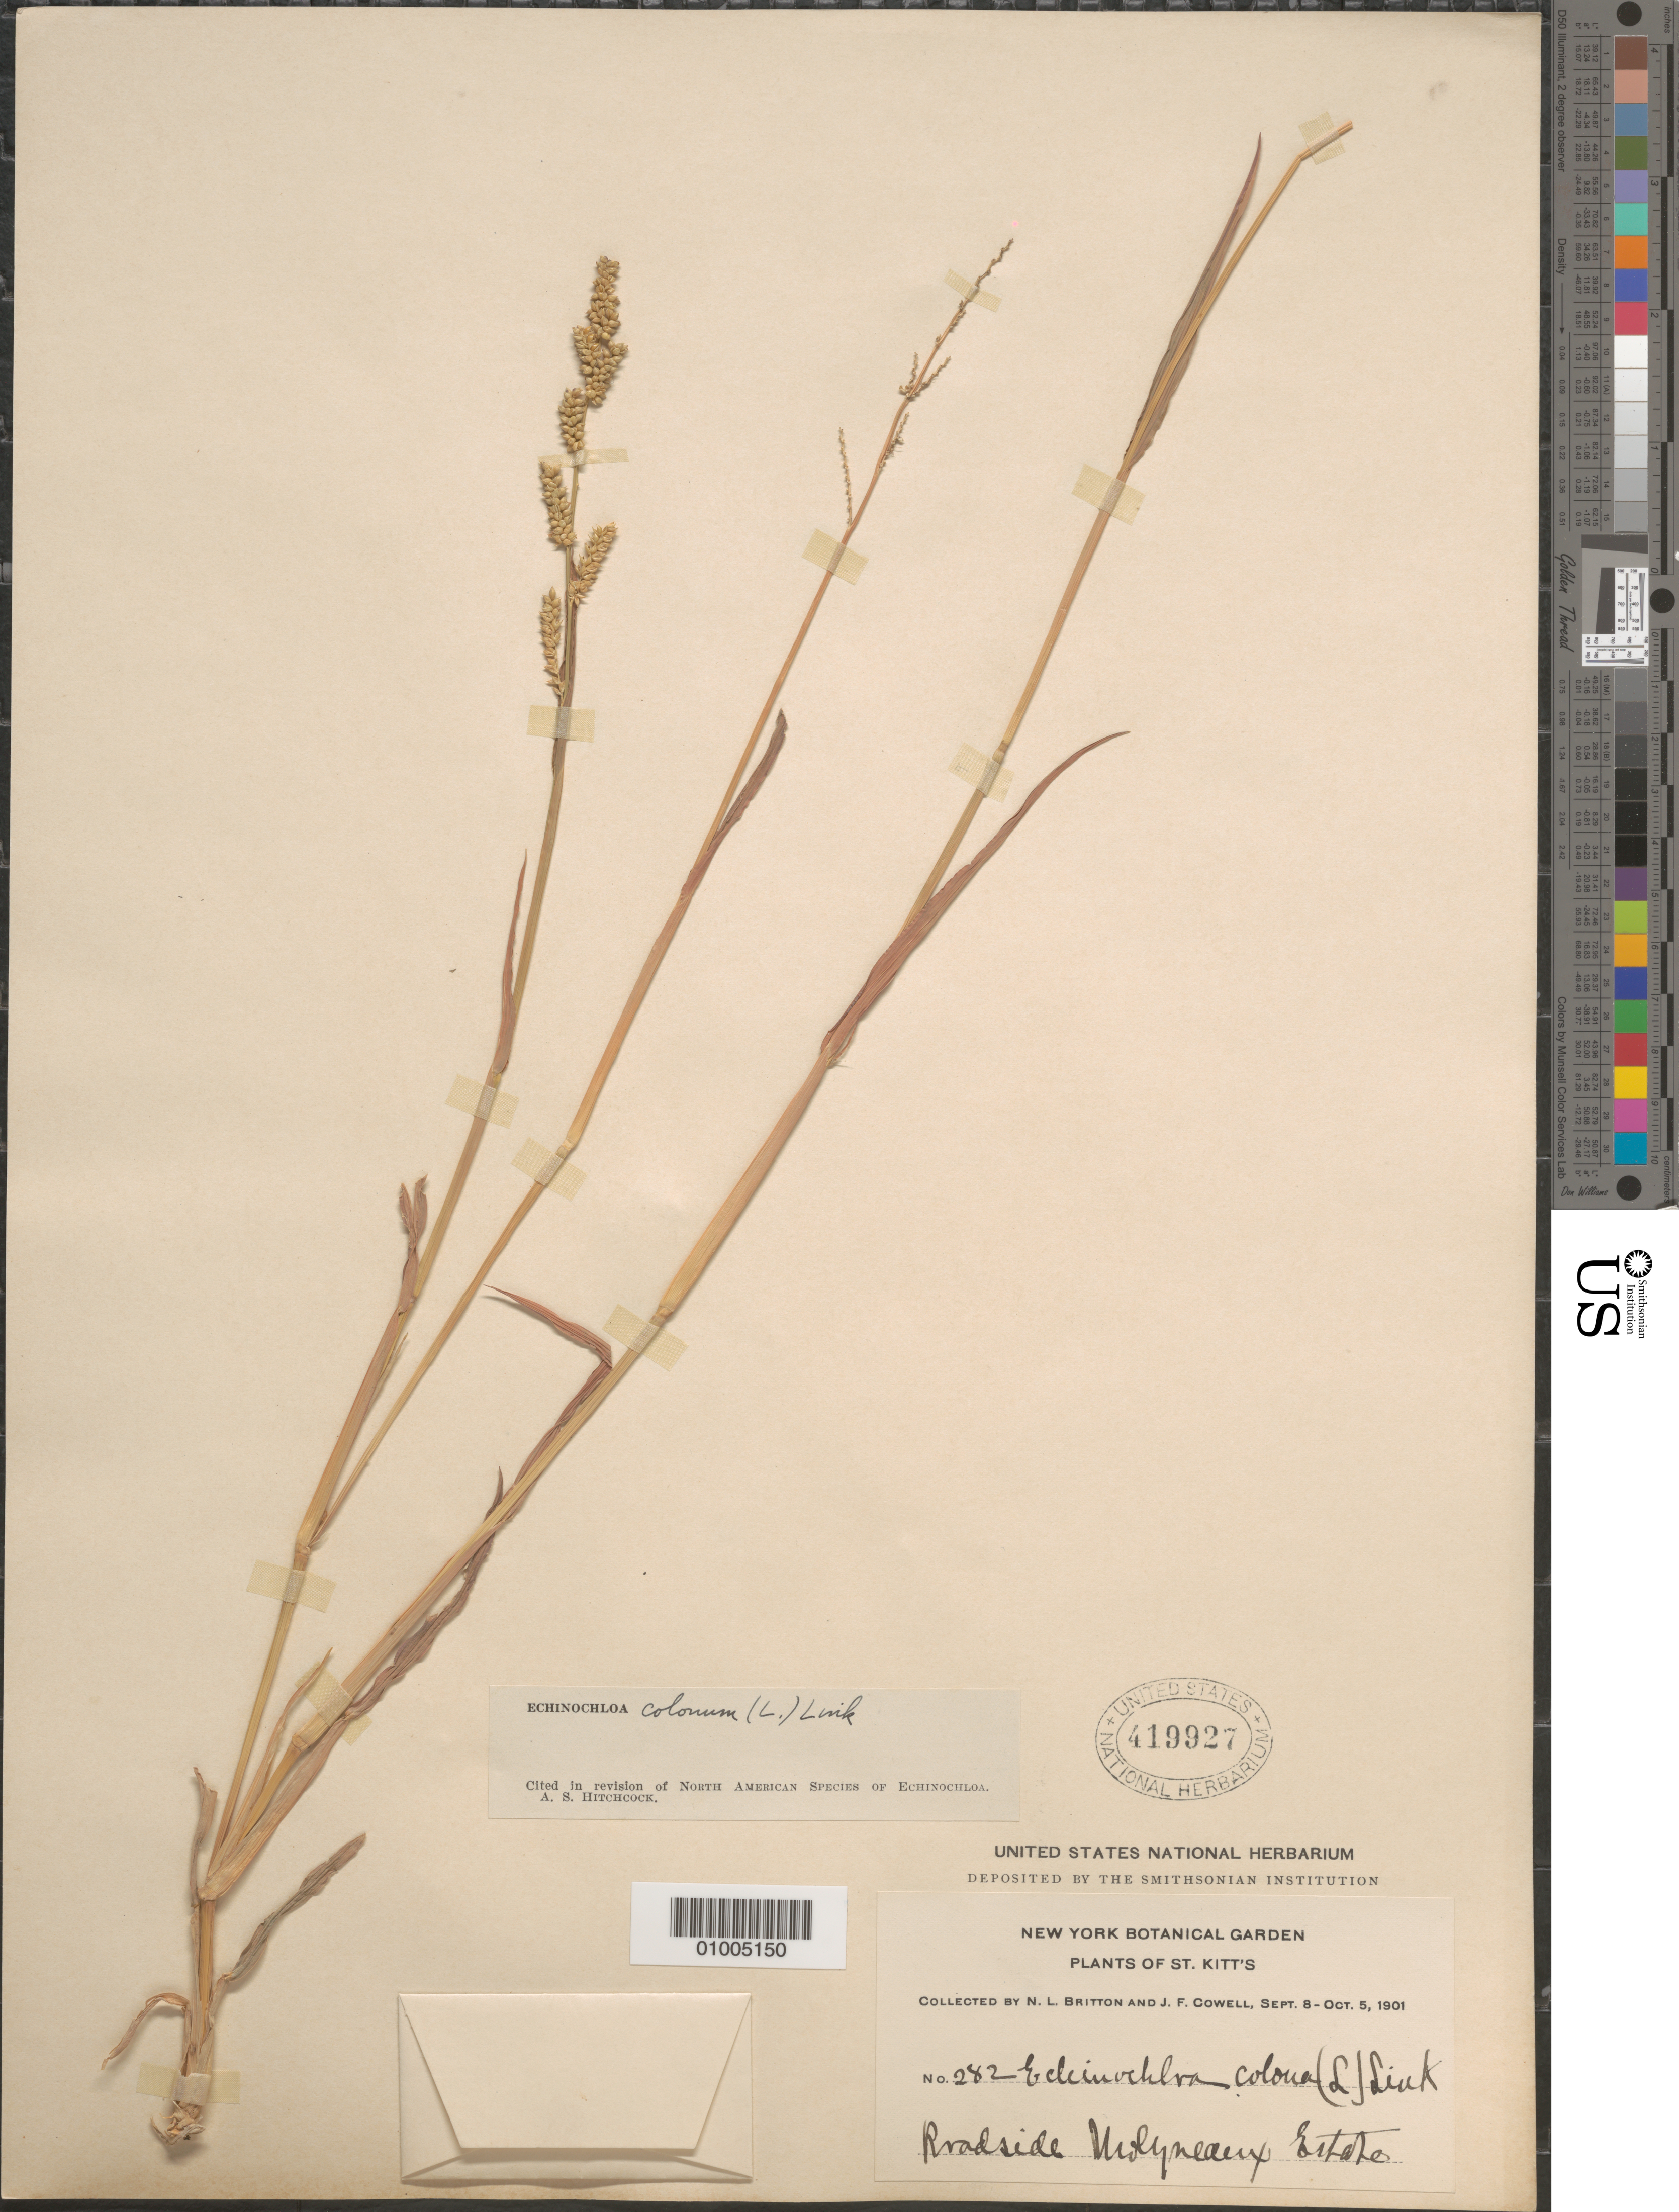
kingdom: Plantae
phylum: Tracheophyta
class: Liliopsida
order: Poales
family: Poaceae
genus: Echinochloa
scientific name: Echinochloa colona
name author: (L.) Link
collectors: N. Britton & J. F. Cowell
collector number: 282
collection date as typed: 08 Sep 1901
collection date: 1901-09-08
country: St. Christopher-Nevis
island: St. Christopher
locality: Roadside Medyneaeux Estate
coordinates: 0 N, 0 E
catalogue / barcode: US 419927